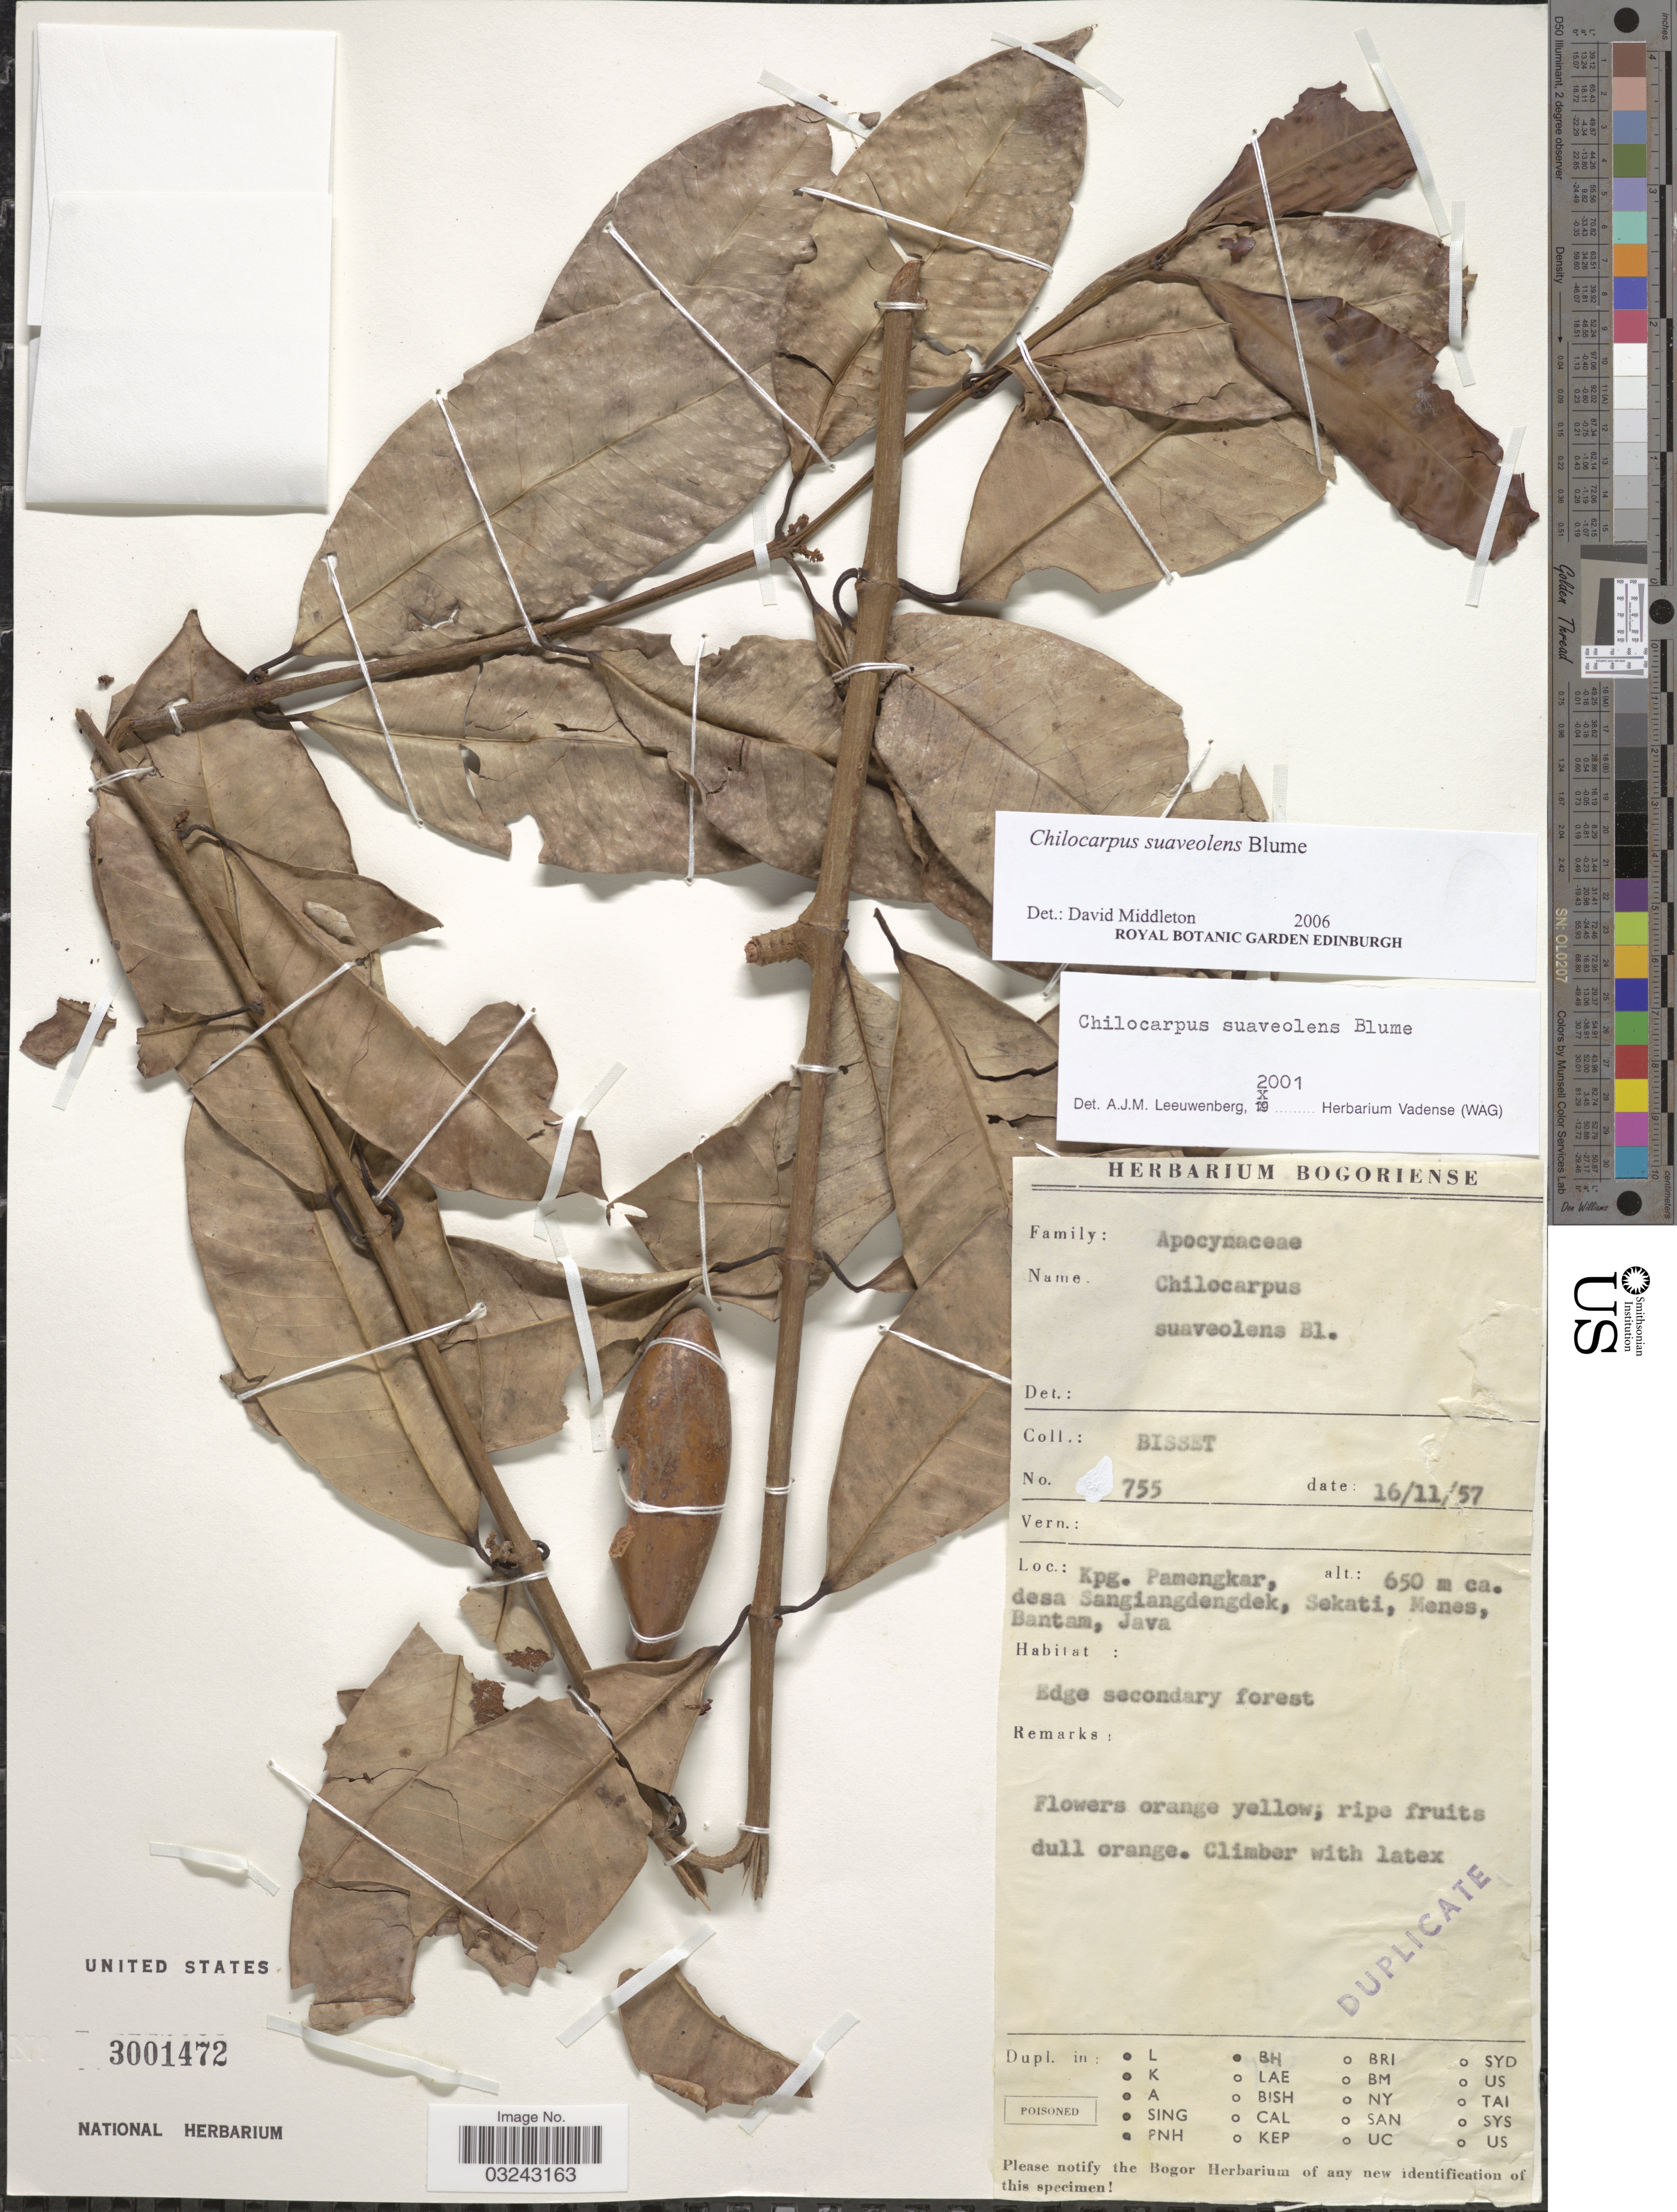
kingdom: Plantae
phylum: Tracheophyta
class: Magnoliopsida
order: Gentianales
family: Apocynaceae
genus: Chilocarpus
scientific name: Chilocarpus suaveolens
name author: Blume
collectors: Bisset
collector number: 55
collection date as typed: Transcribed d/m/y: 16/11/57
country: Indonesia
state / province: Java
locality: Kpg. Pamengkar, desa Sangiangdengdek, Sekati, Menes, Bantam.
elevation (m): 650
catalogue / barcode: US 3001472